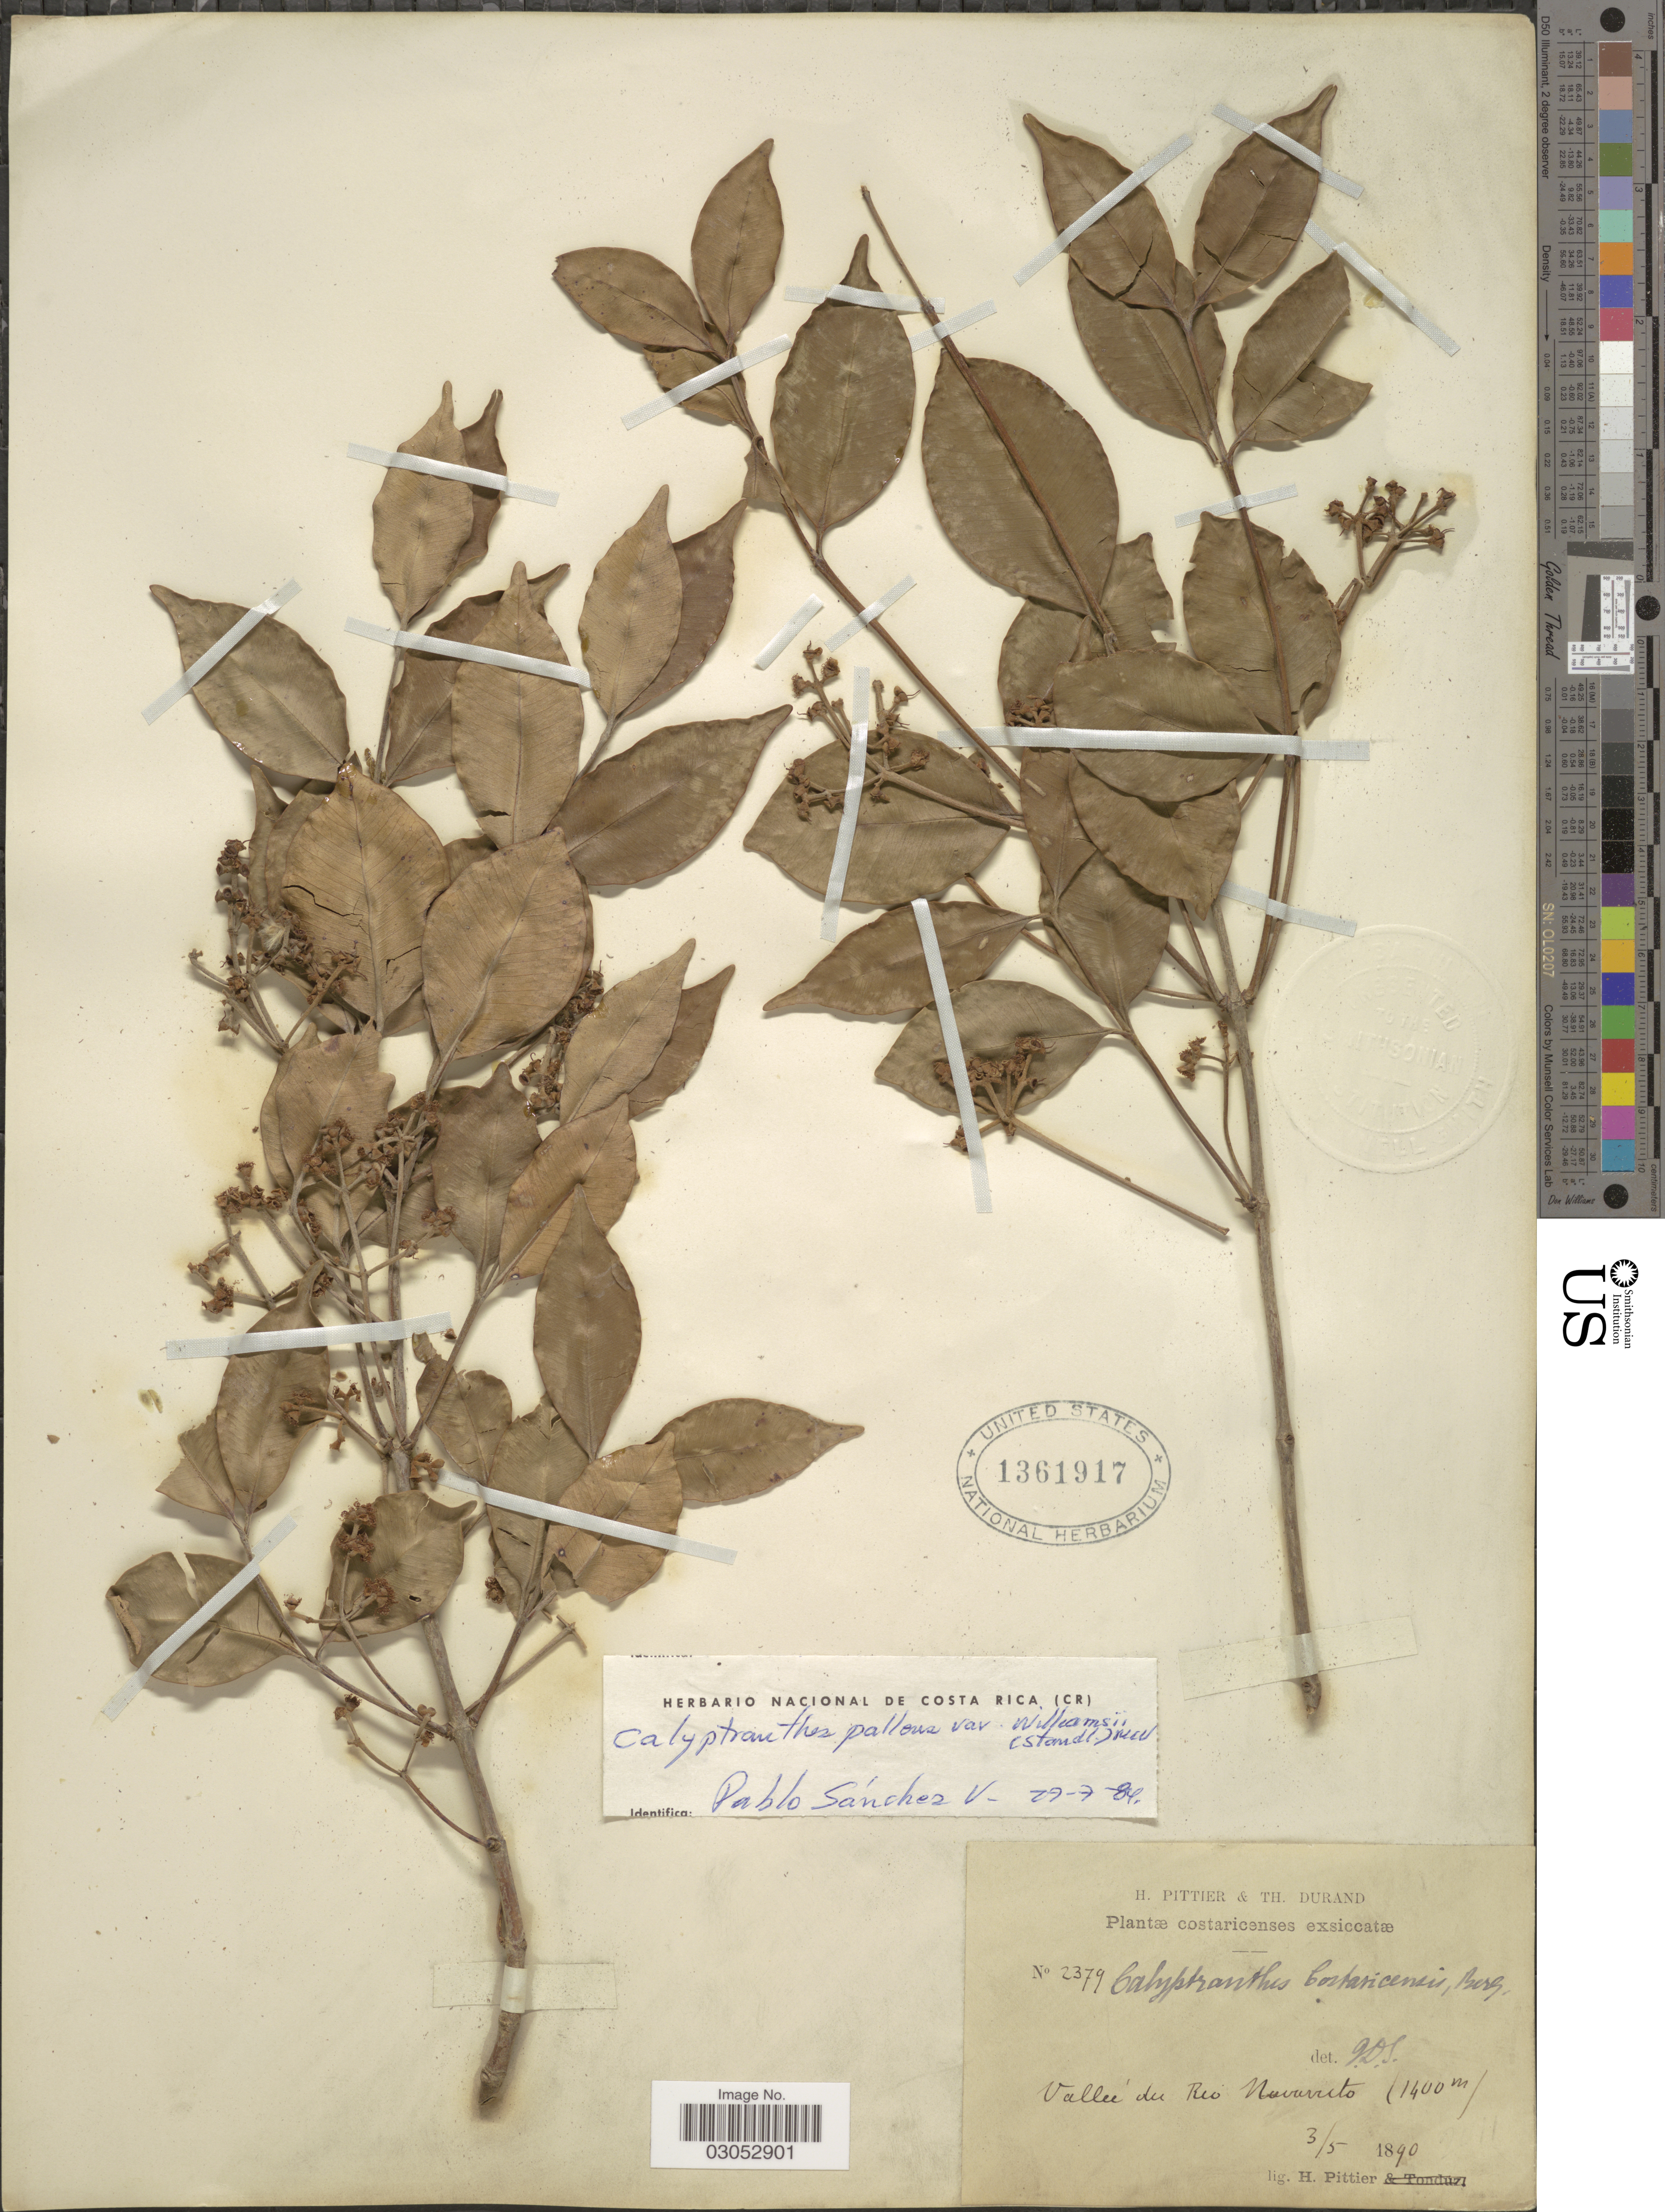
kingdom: Plantae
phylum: Tracheophyta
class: Magnoliopsida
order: Myrtales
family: Myrtaceae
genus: Myrcia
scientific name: Myrcia neopallens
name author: A.R. Lourenço & E. Lucas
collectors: H. F. Pittier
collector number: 2379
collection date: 1890-05-03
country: Costa Rica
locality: Vallée du Rio Navarreto.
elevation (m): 1400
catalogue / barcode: US 1361917